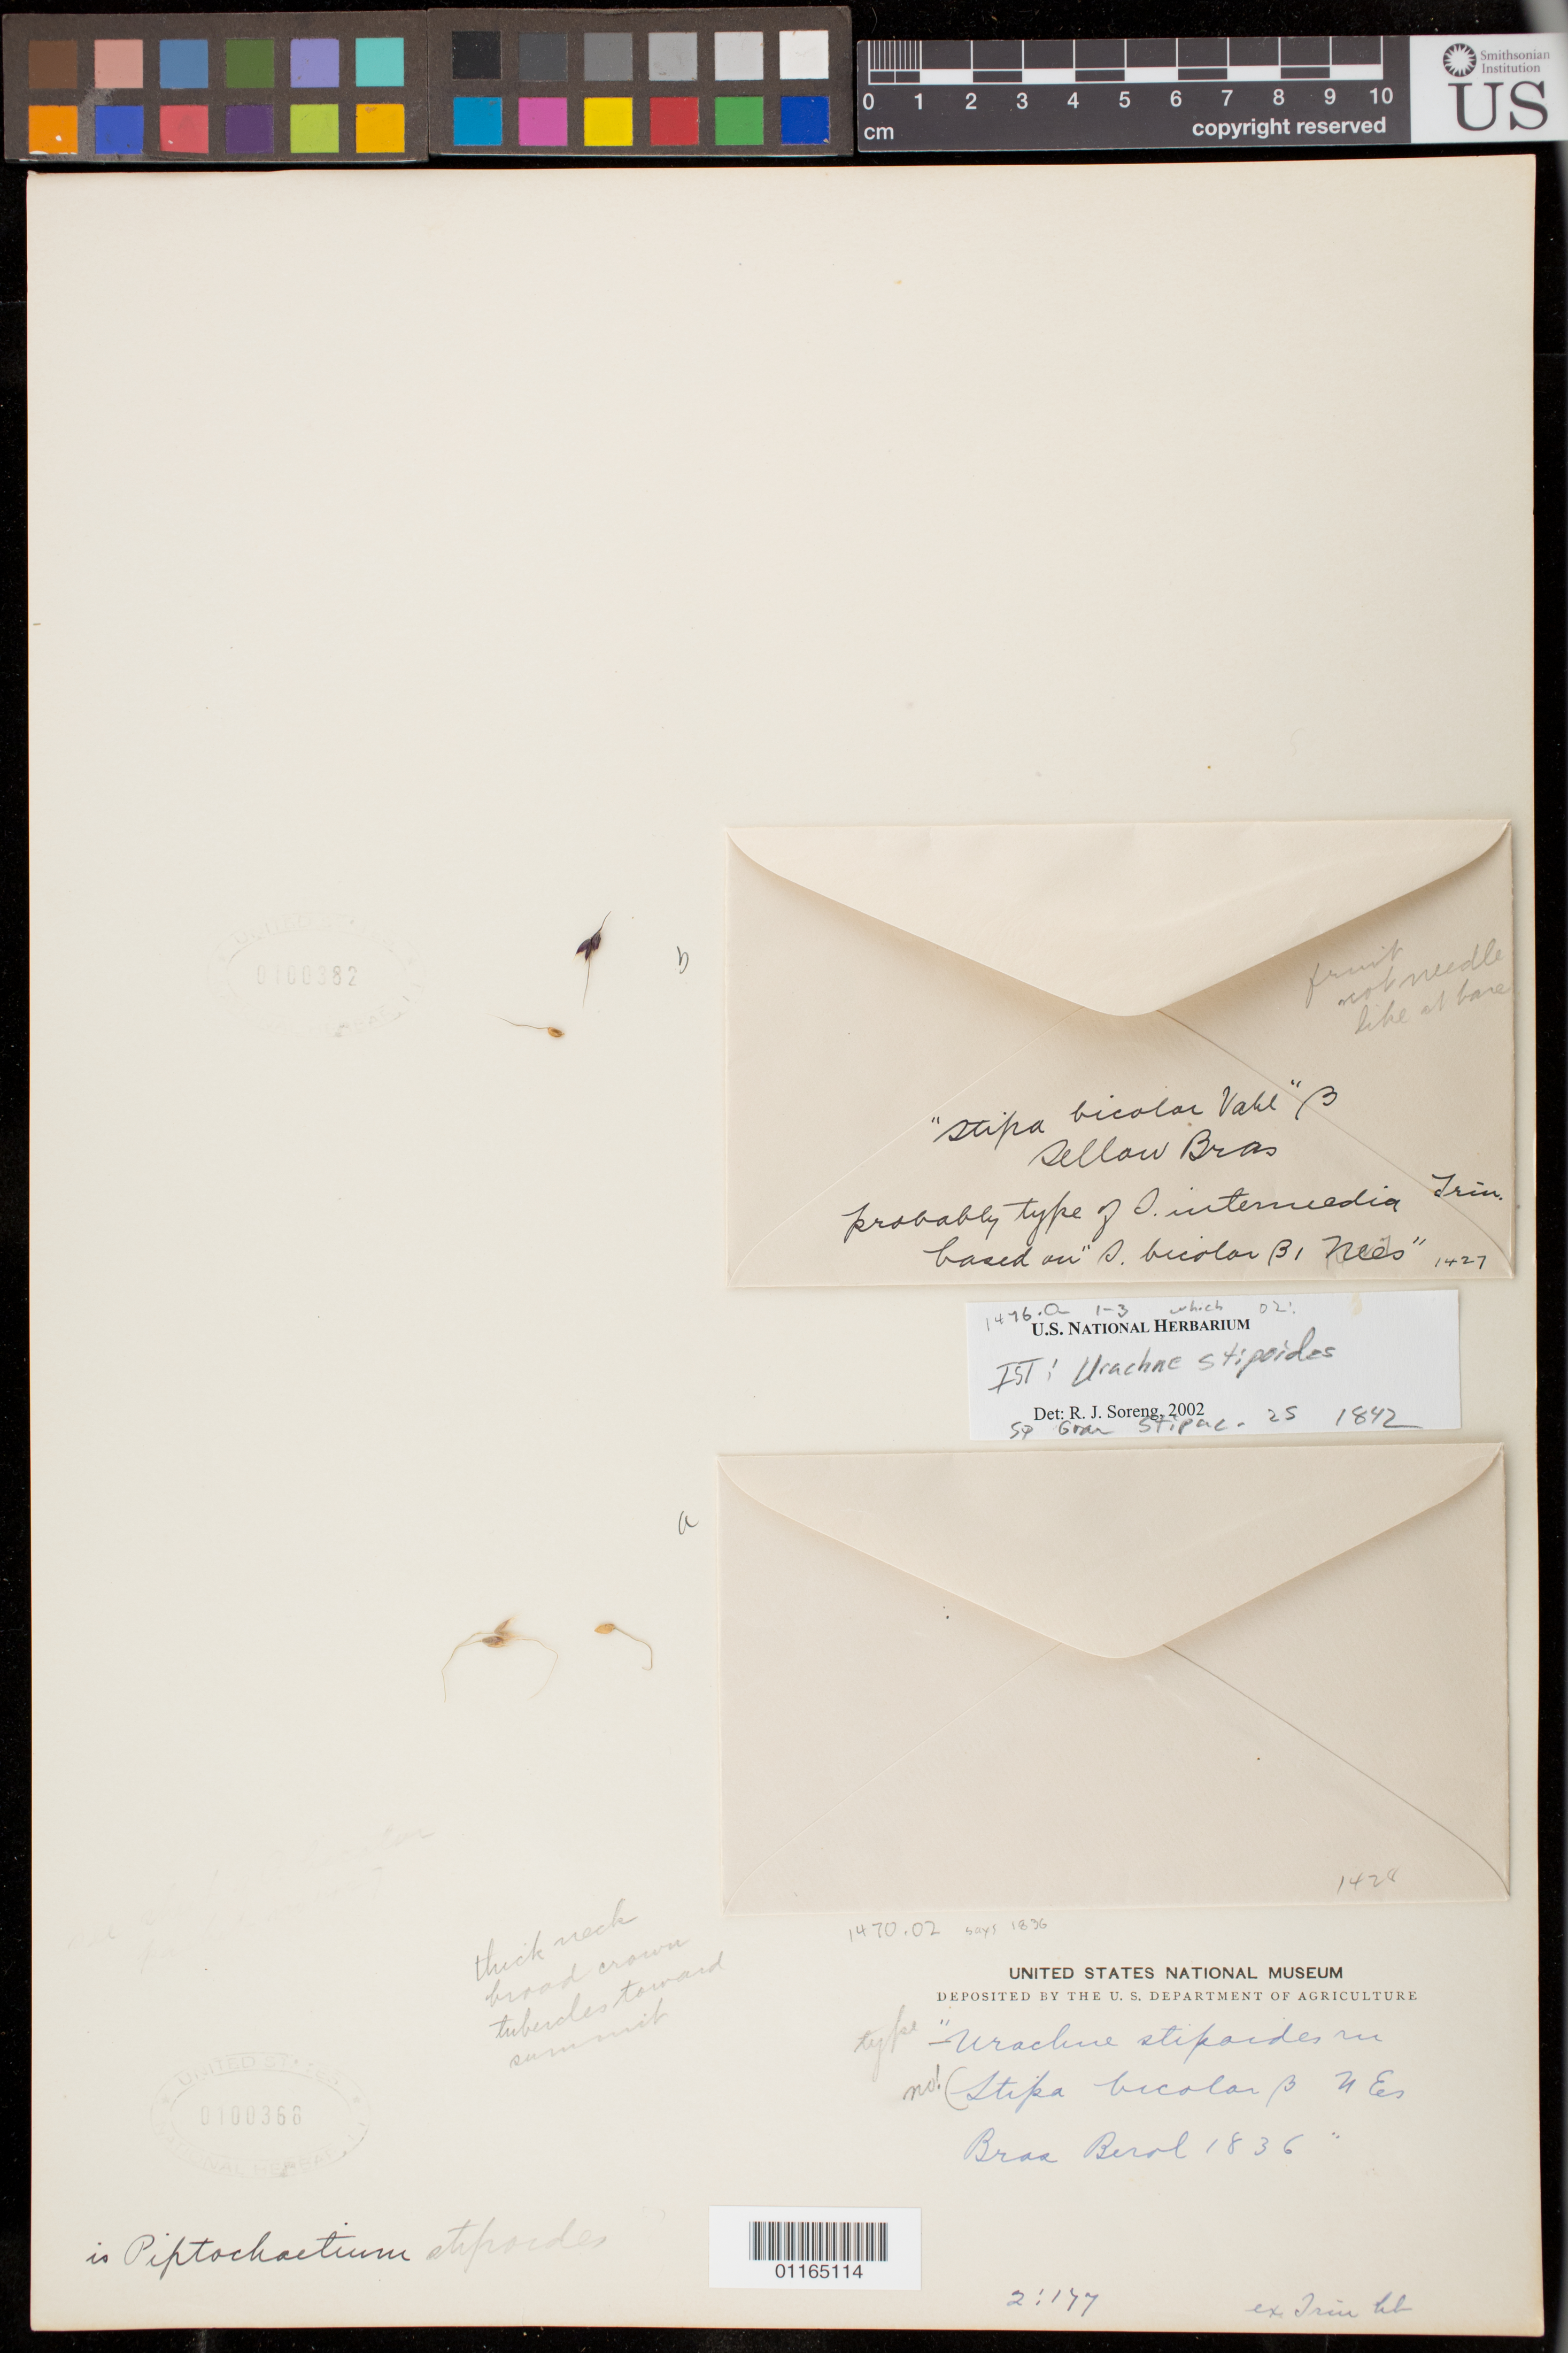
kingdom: Plantae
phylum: Tracheophyta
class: Liliopsida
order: Poales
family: Poaceae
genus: Urachne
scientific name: Urachne stipoides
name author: Trin. & Rupr.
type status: Isosyntype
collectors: -. Berol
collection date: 1836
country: Brazil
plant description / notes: Fragmentary material of type specimens ex herb. Trin. 2 elements on sheet, type of Uraachne stipoides Trin. & Rupr. (USNH 100368), possible type of Stipa intermedia Trin. & Rupr. (USNH 100382).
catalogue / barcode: US 100368